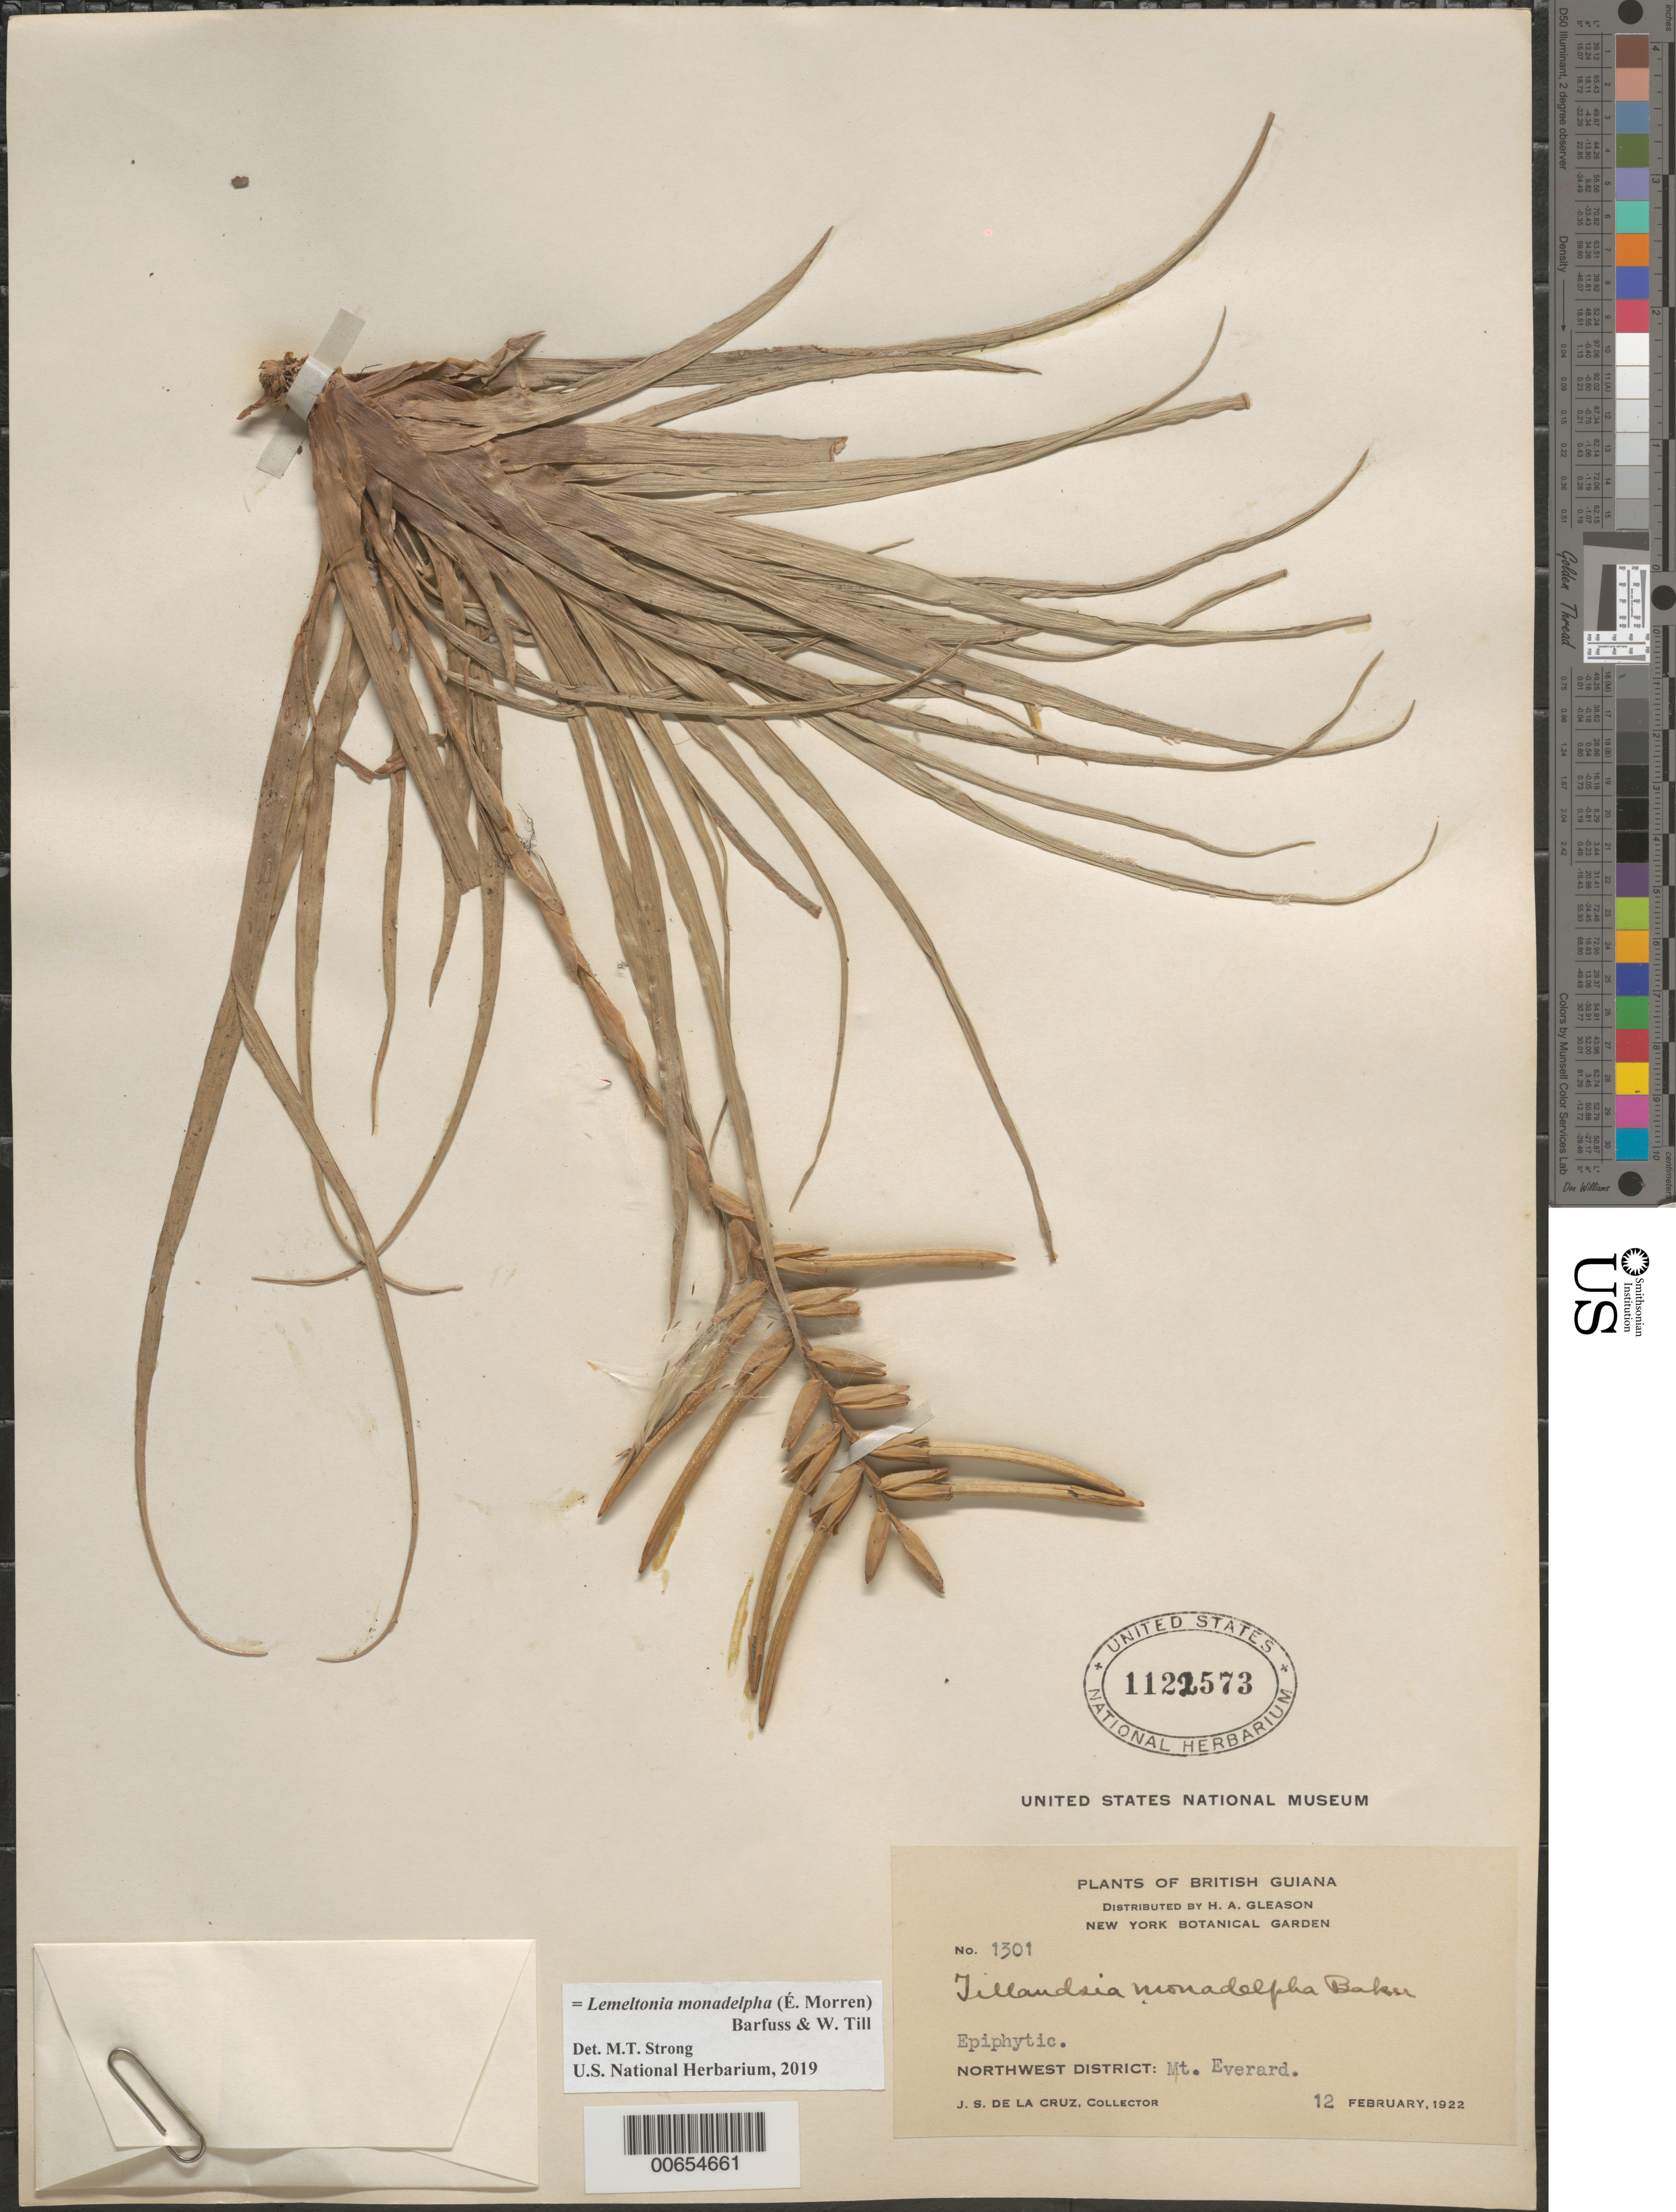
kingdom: Plantae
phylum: Tracheophyta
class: Liliopsida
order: Poales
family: Bromeliaceae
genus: Lemeltonia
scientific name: Lemeltonia monadelpha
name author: (É. Morren) Barfuss & W. Till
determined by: Strong, M. T., (US), Smithsonian Institution - National Museum of Natural History (UNITED STATES)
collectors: J. S. de la Cruz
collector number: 1301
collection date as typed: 12-Feb-22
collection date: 1922-02-12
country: Guyana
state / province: Barima-Waini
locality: Mt. Everard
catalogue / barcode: US 1122573